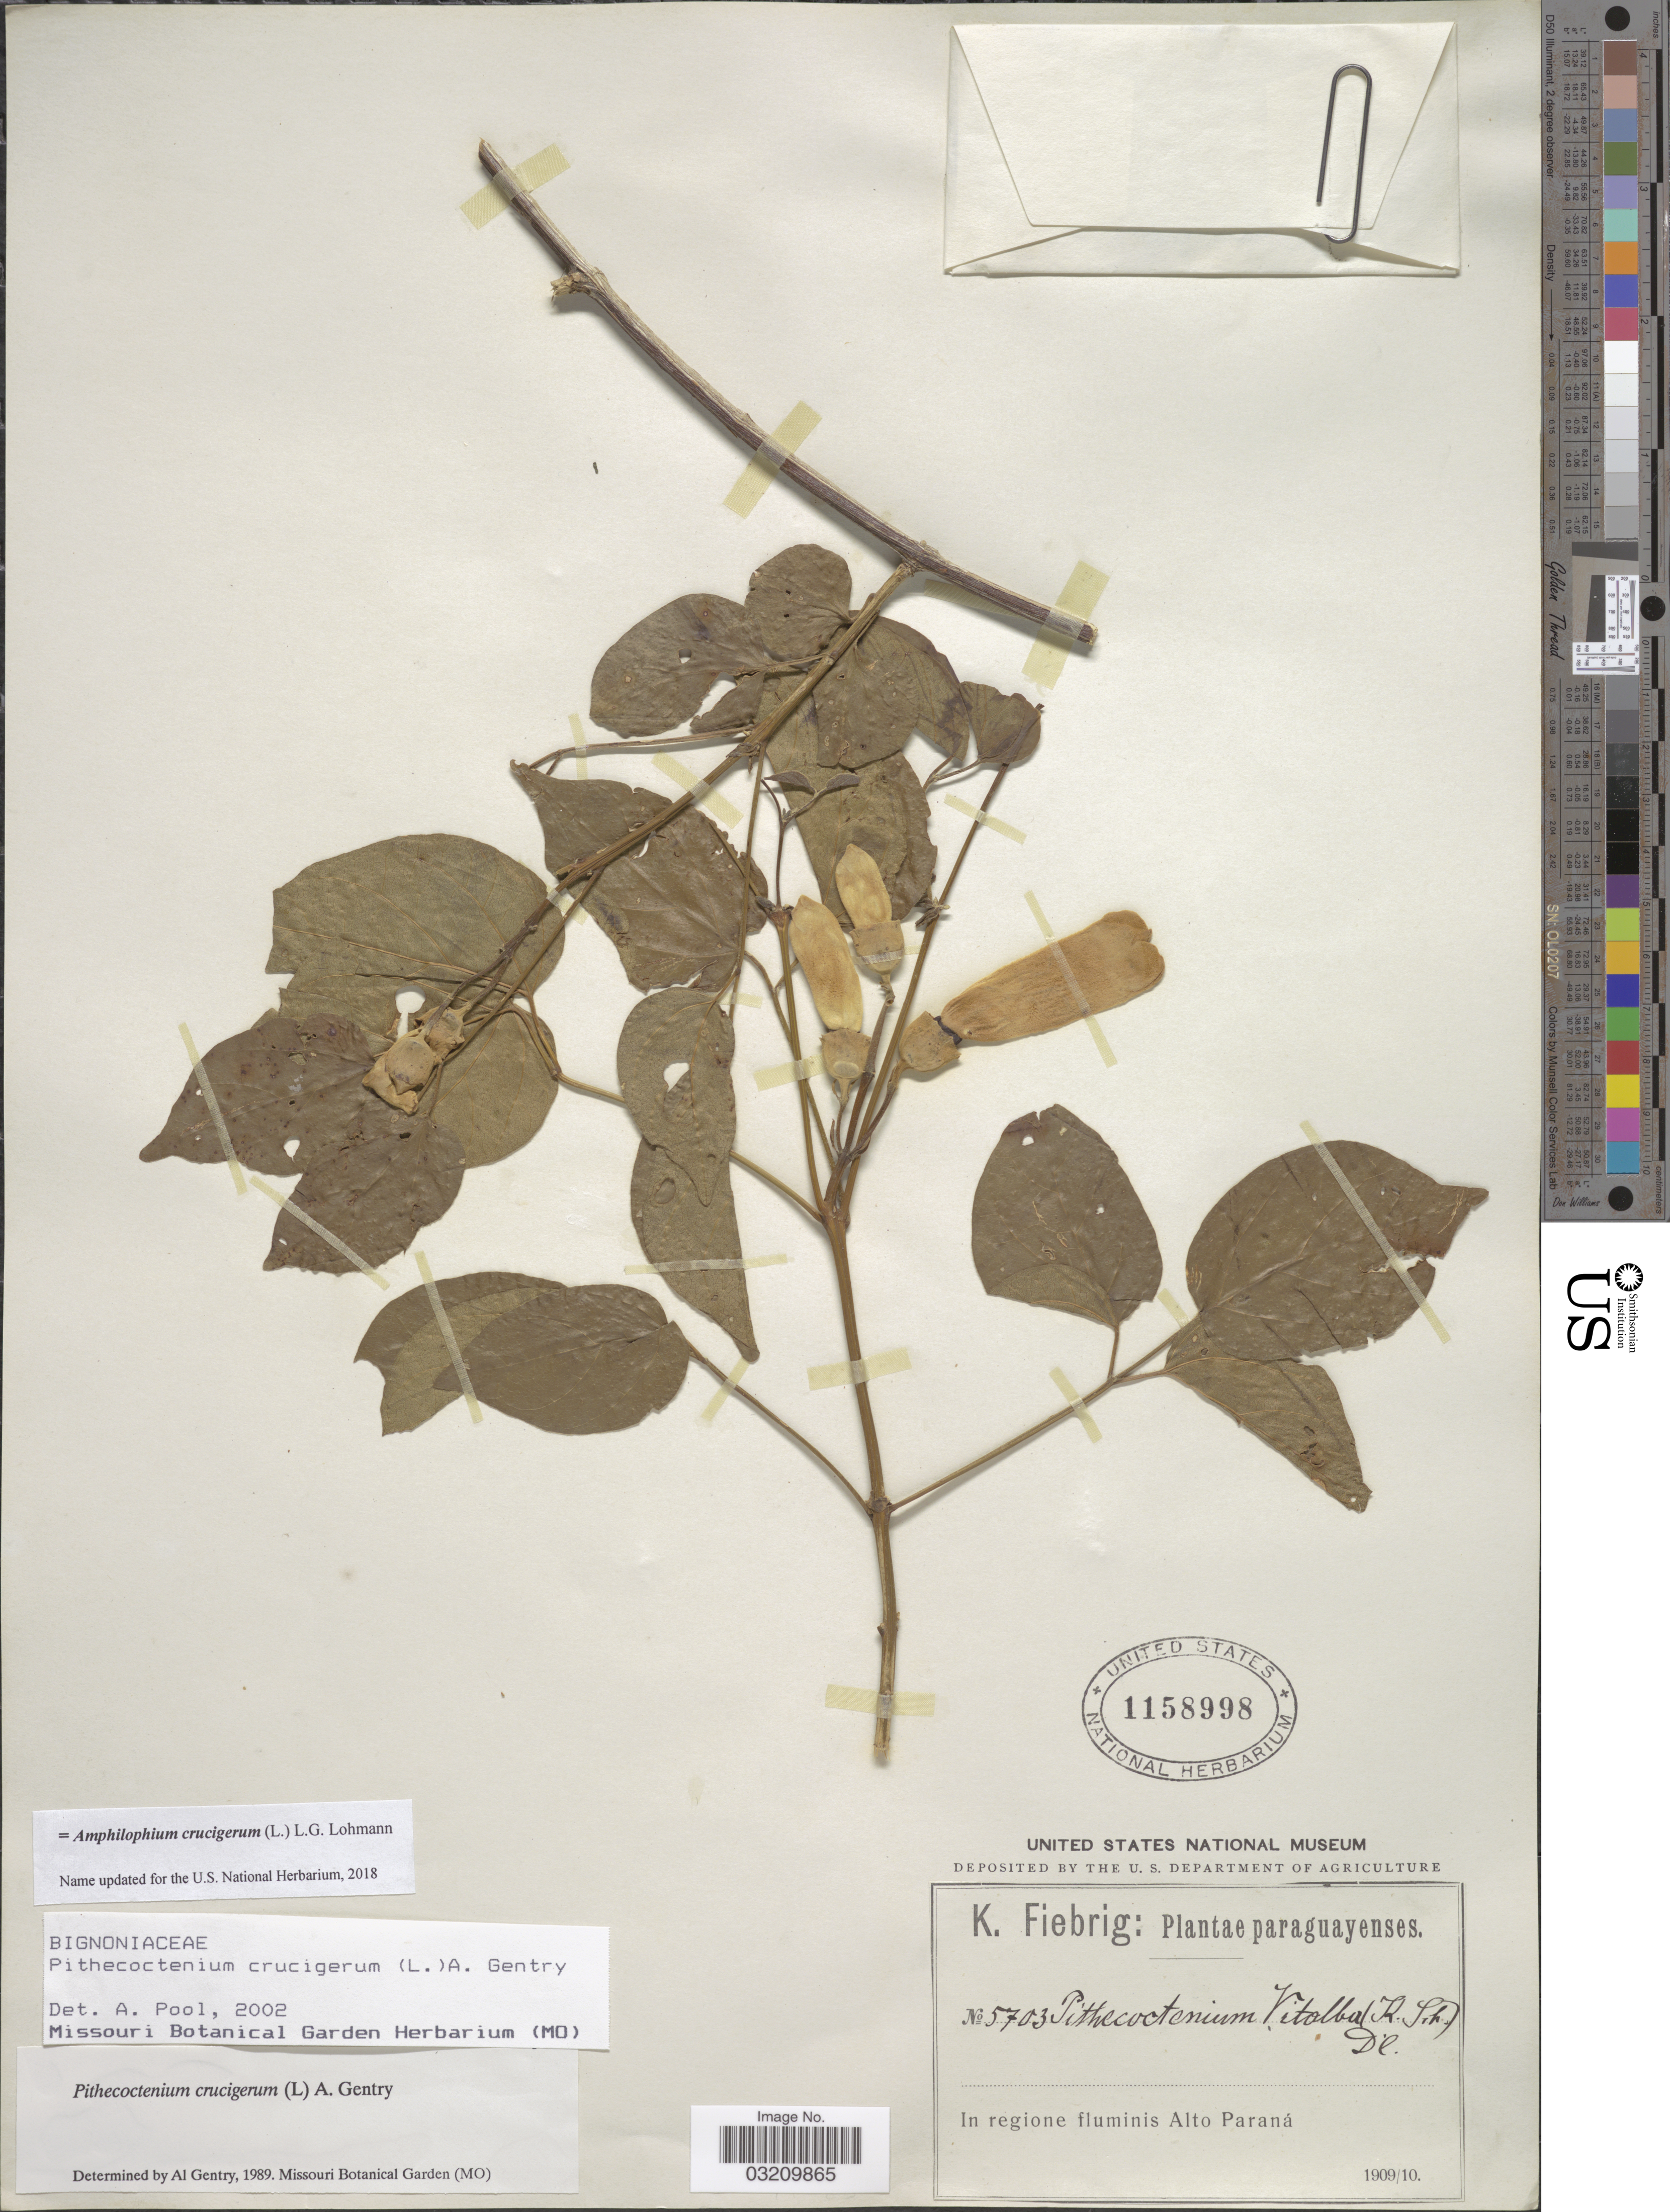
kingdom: Plantae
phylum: Tracheophyta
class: Magnoliopsida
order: Lamiales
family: Bignoniaceae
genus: Amphilophium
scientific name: Amphilophium crucigerum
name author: (L.) L.G. Lohmann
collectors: K. Fiebrig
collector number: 5703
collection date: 1909/1910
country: Paraguay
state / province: Alto Parana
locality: In regione fluminis Alto Paraná.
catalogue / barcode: US 1158998